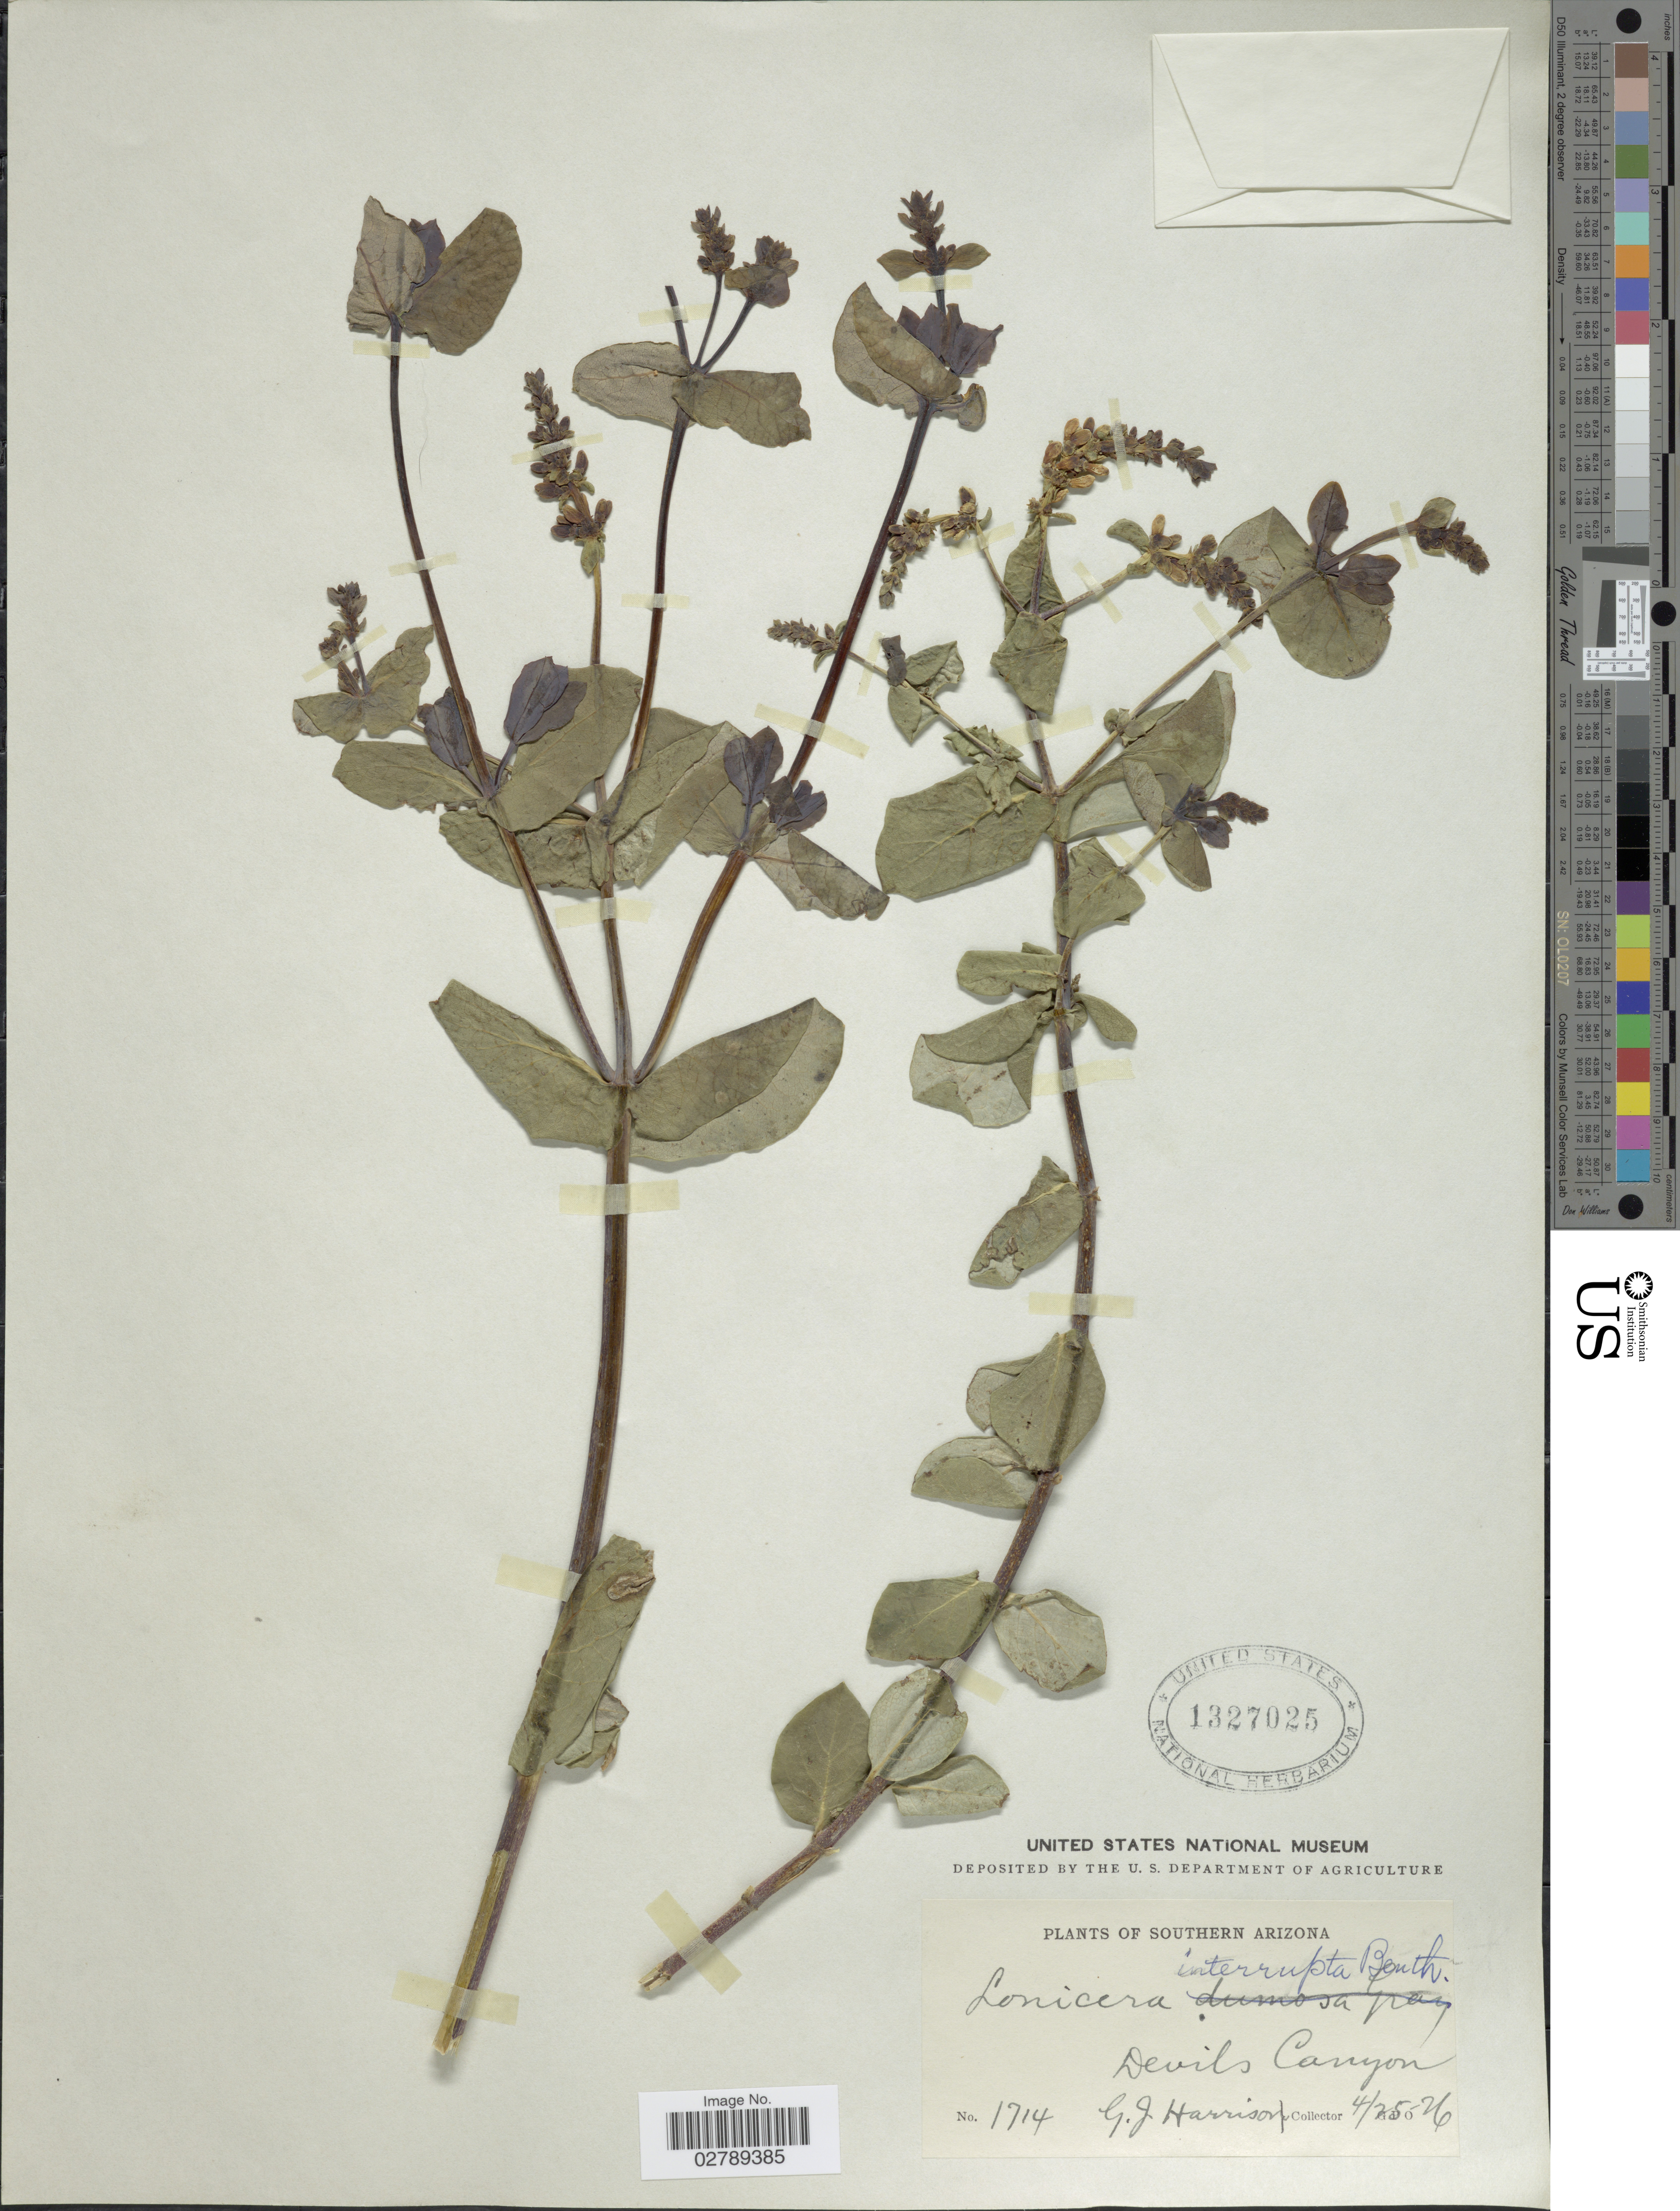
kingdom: Plantae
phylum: Tracheophyta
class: Magnoliopsida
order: Dipsacales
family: Caprifoliaceae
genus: Lonicera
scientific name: Lonicera interrupta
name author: Benth.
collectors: G. J. Harrison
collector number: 1714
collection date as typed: Transcribed d/m/y: 25/4/26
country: United States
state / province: Arizona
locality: Southern Arizona. Devils Canyon.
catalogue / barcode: US 1327025